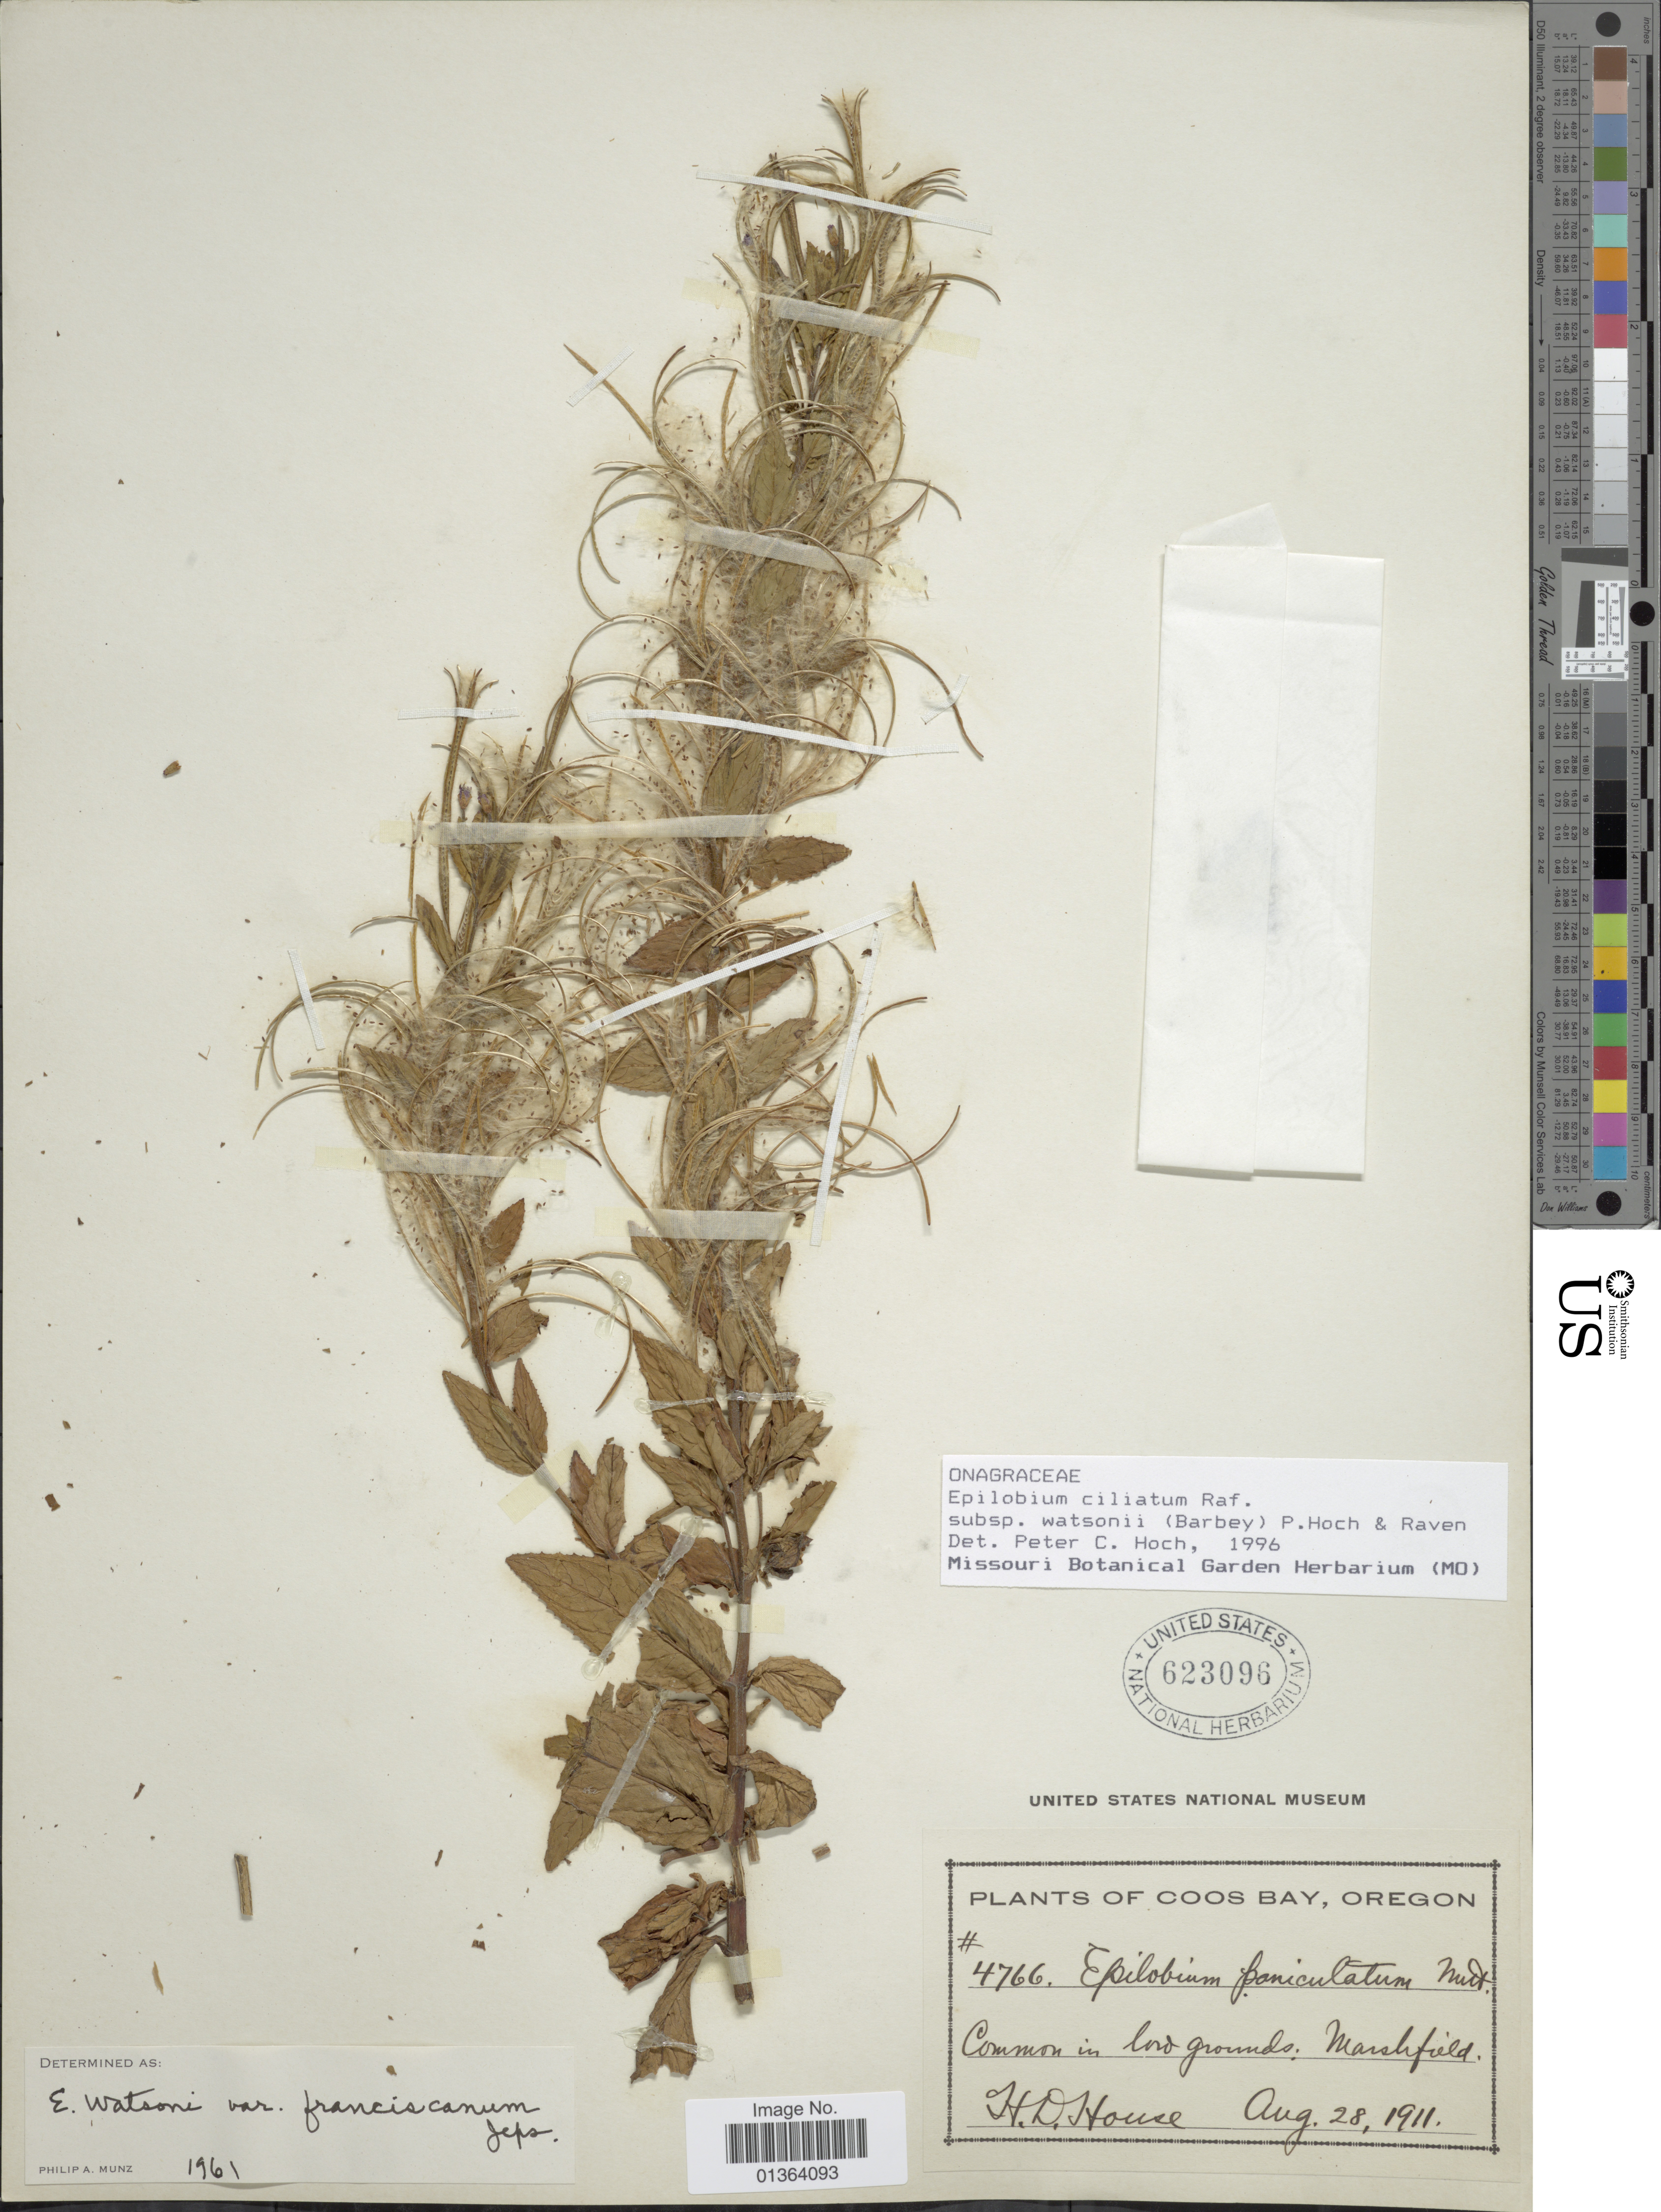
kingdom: Plantae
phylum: Tracheophyta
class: Magnoliopsida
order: Myrtales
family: Onagraceae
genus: Epilobium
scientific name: Epilobium ciliatum subsp. watsonii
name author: (Barbey) Hoch & P.H. Raven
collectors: H. D. House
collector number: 4766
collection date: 1911-08-28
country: United States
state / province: Oregon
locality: Coos Bay.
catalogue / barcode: US 623096